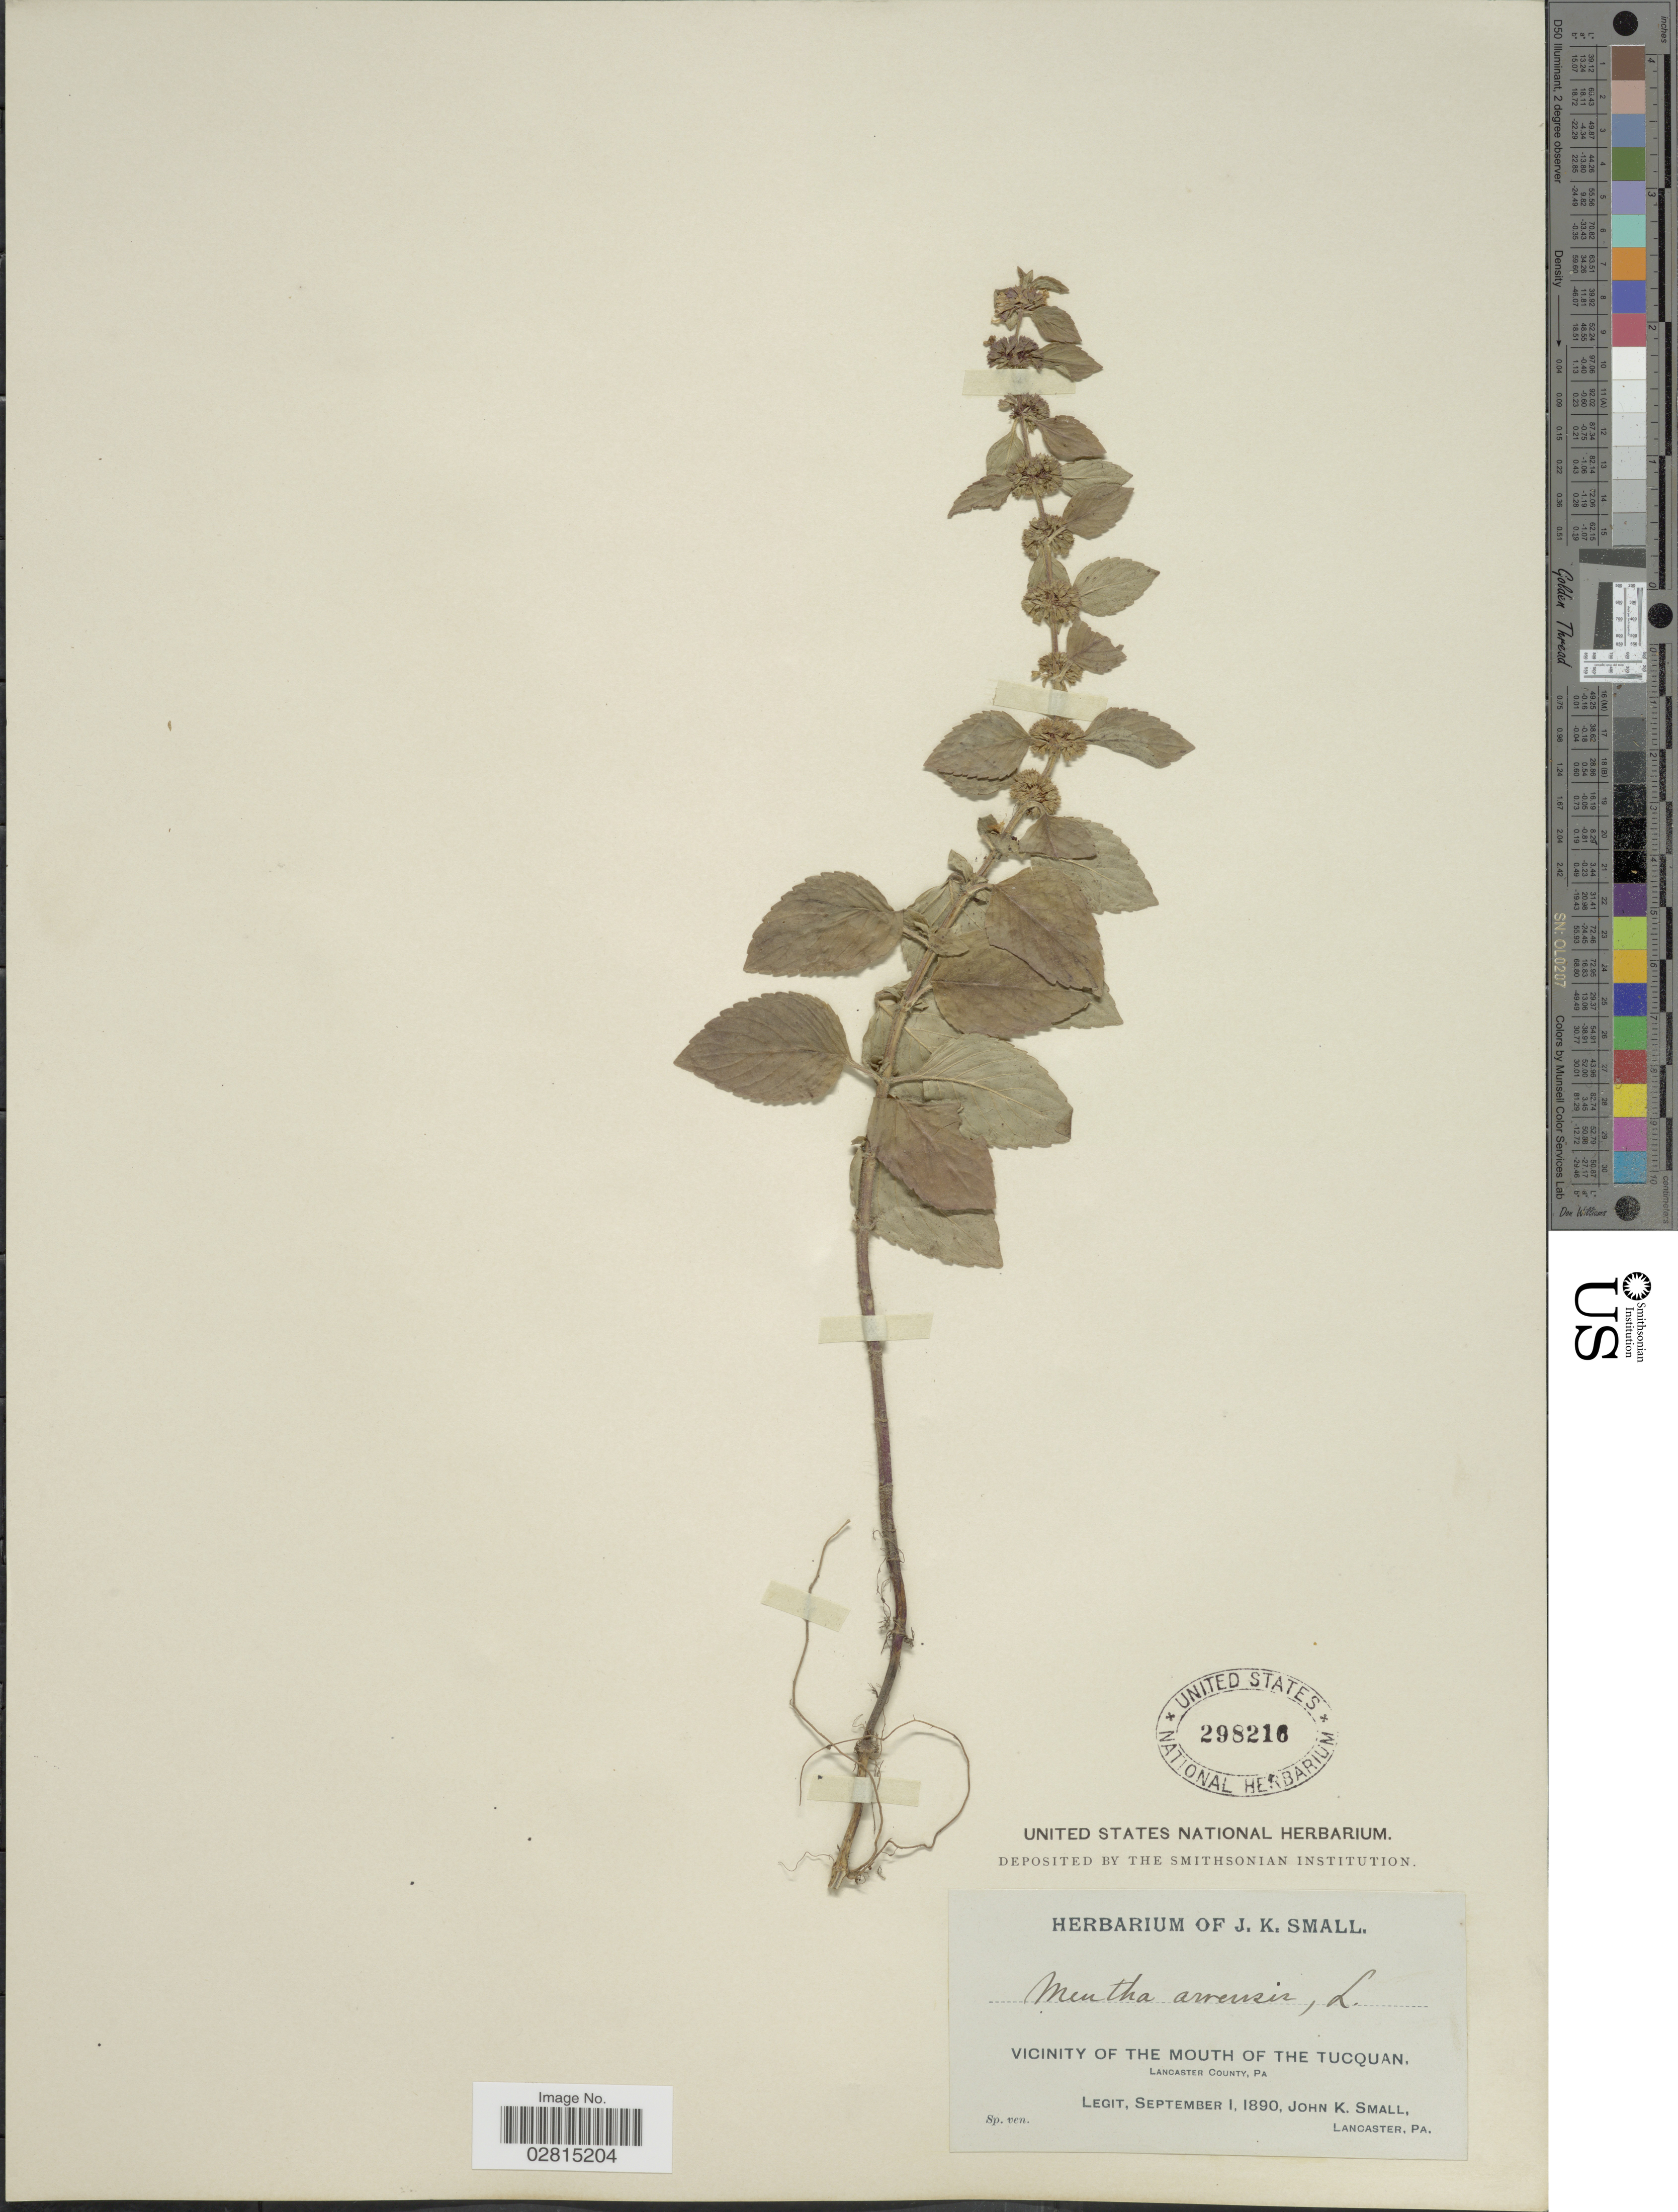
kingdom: Plantae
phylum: Tracheophyta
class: Magnoliopsida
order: Lamiales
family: Lamiaceae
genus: Mentha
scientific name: Mentha canadensis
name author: L.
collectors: J. K. Small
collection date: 1890-09-01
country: United States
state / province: Pennsylvania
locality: Vicinity of the Mouth of the Tucquan, Lancaster County, Pa.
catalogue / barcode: US 298216